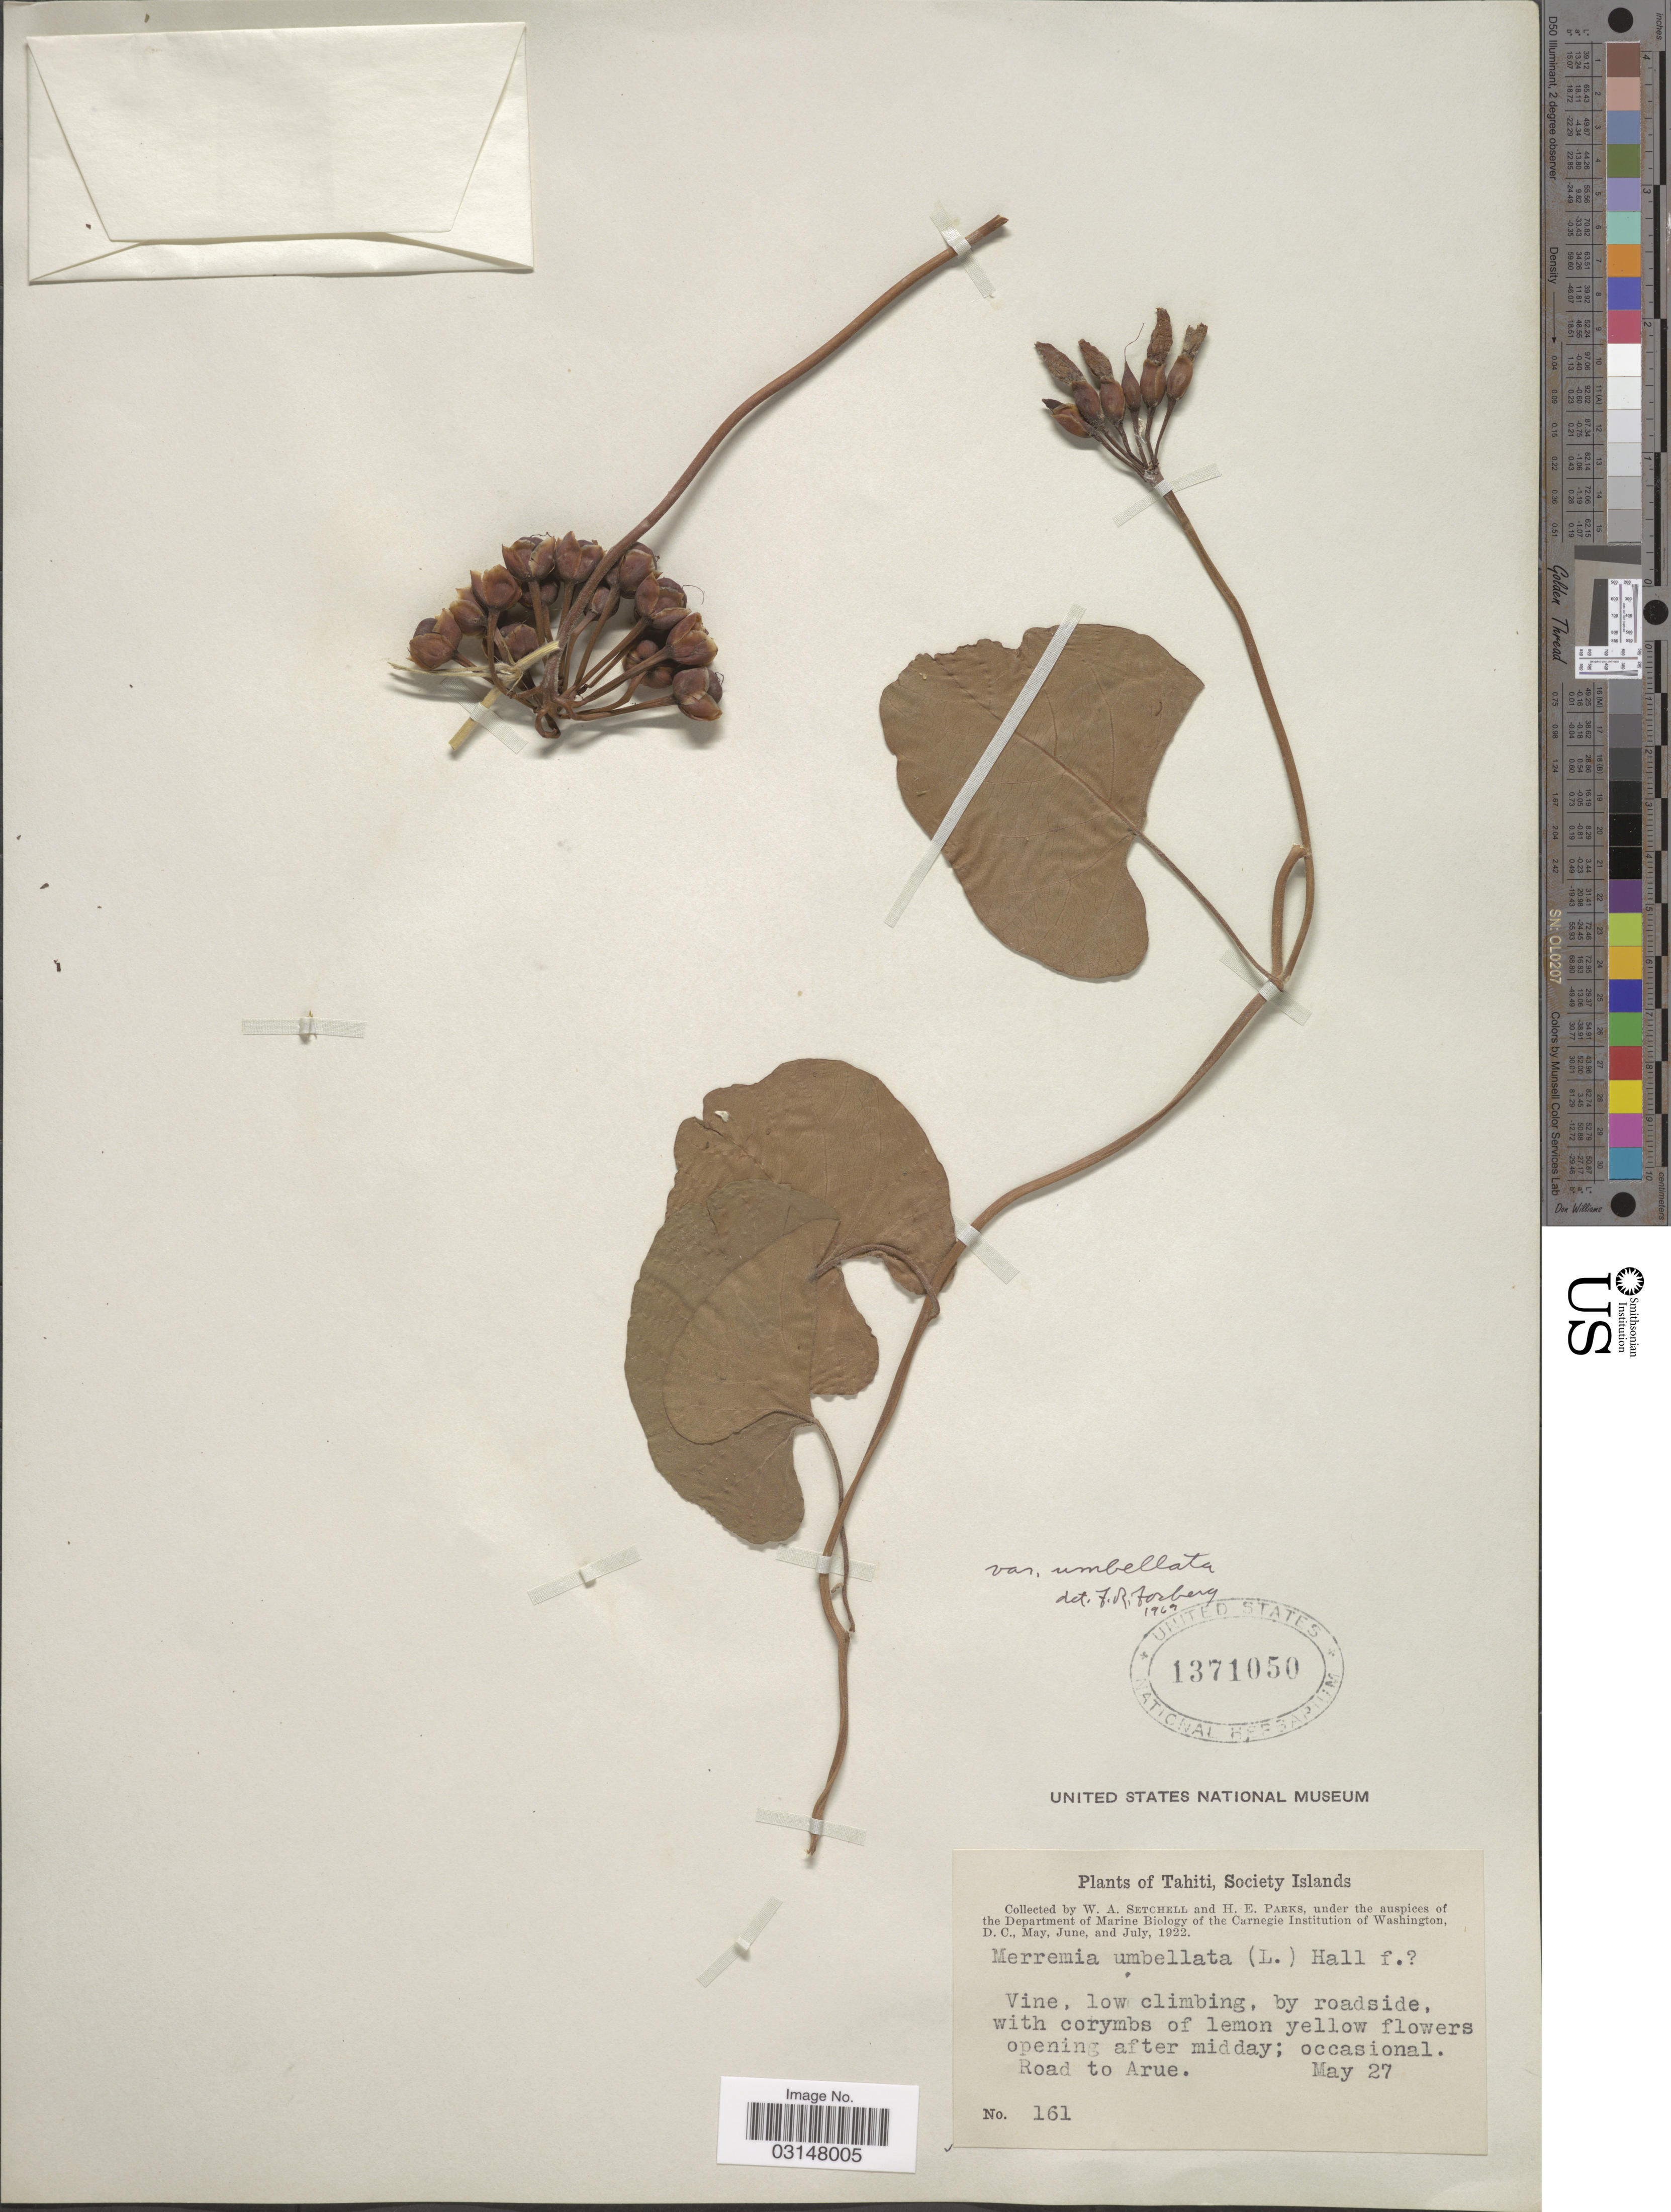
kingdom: Plantae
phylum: Tracheophyta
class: Magnoliopsida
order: Solanales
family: Convolvulaceae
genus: Camonea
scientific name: Camonea umbellata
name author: (L.) A. R. Simões & Staples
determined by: Wagner, W. L., (BOT), Smithsonian Institution - National Museum of Natural History (UNITED STATES)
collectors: W. Setchell & H. E. Parks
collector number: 161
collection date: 1922-05-27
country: French Polynesia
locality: Tahiti, Society Islands. Road to Arue.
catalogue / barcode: US 1371050